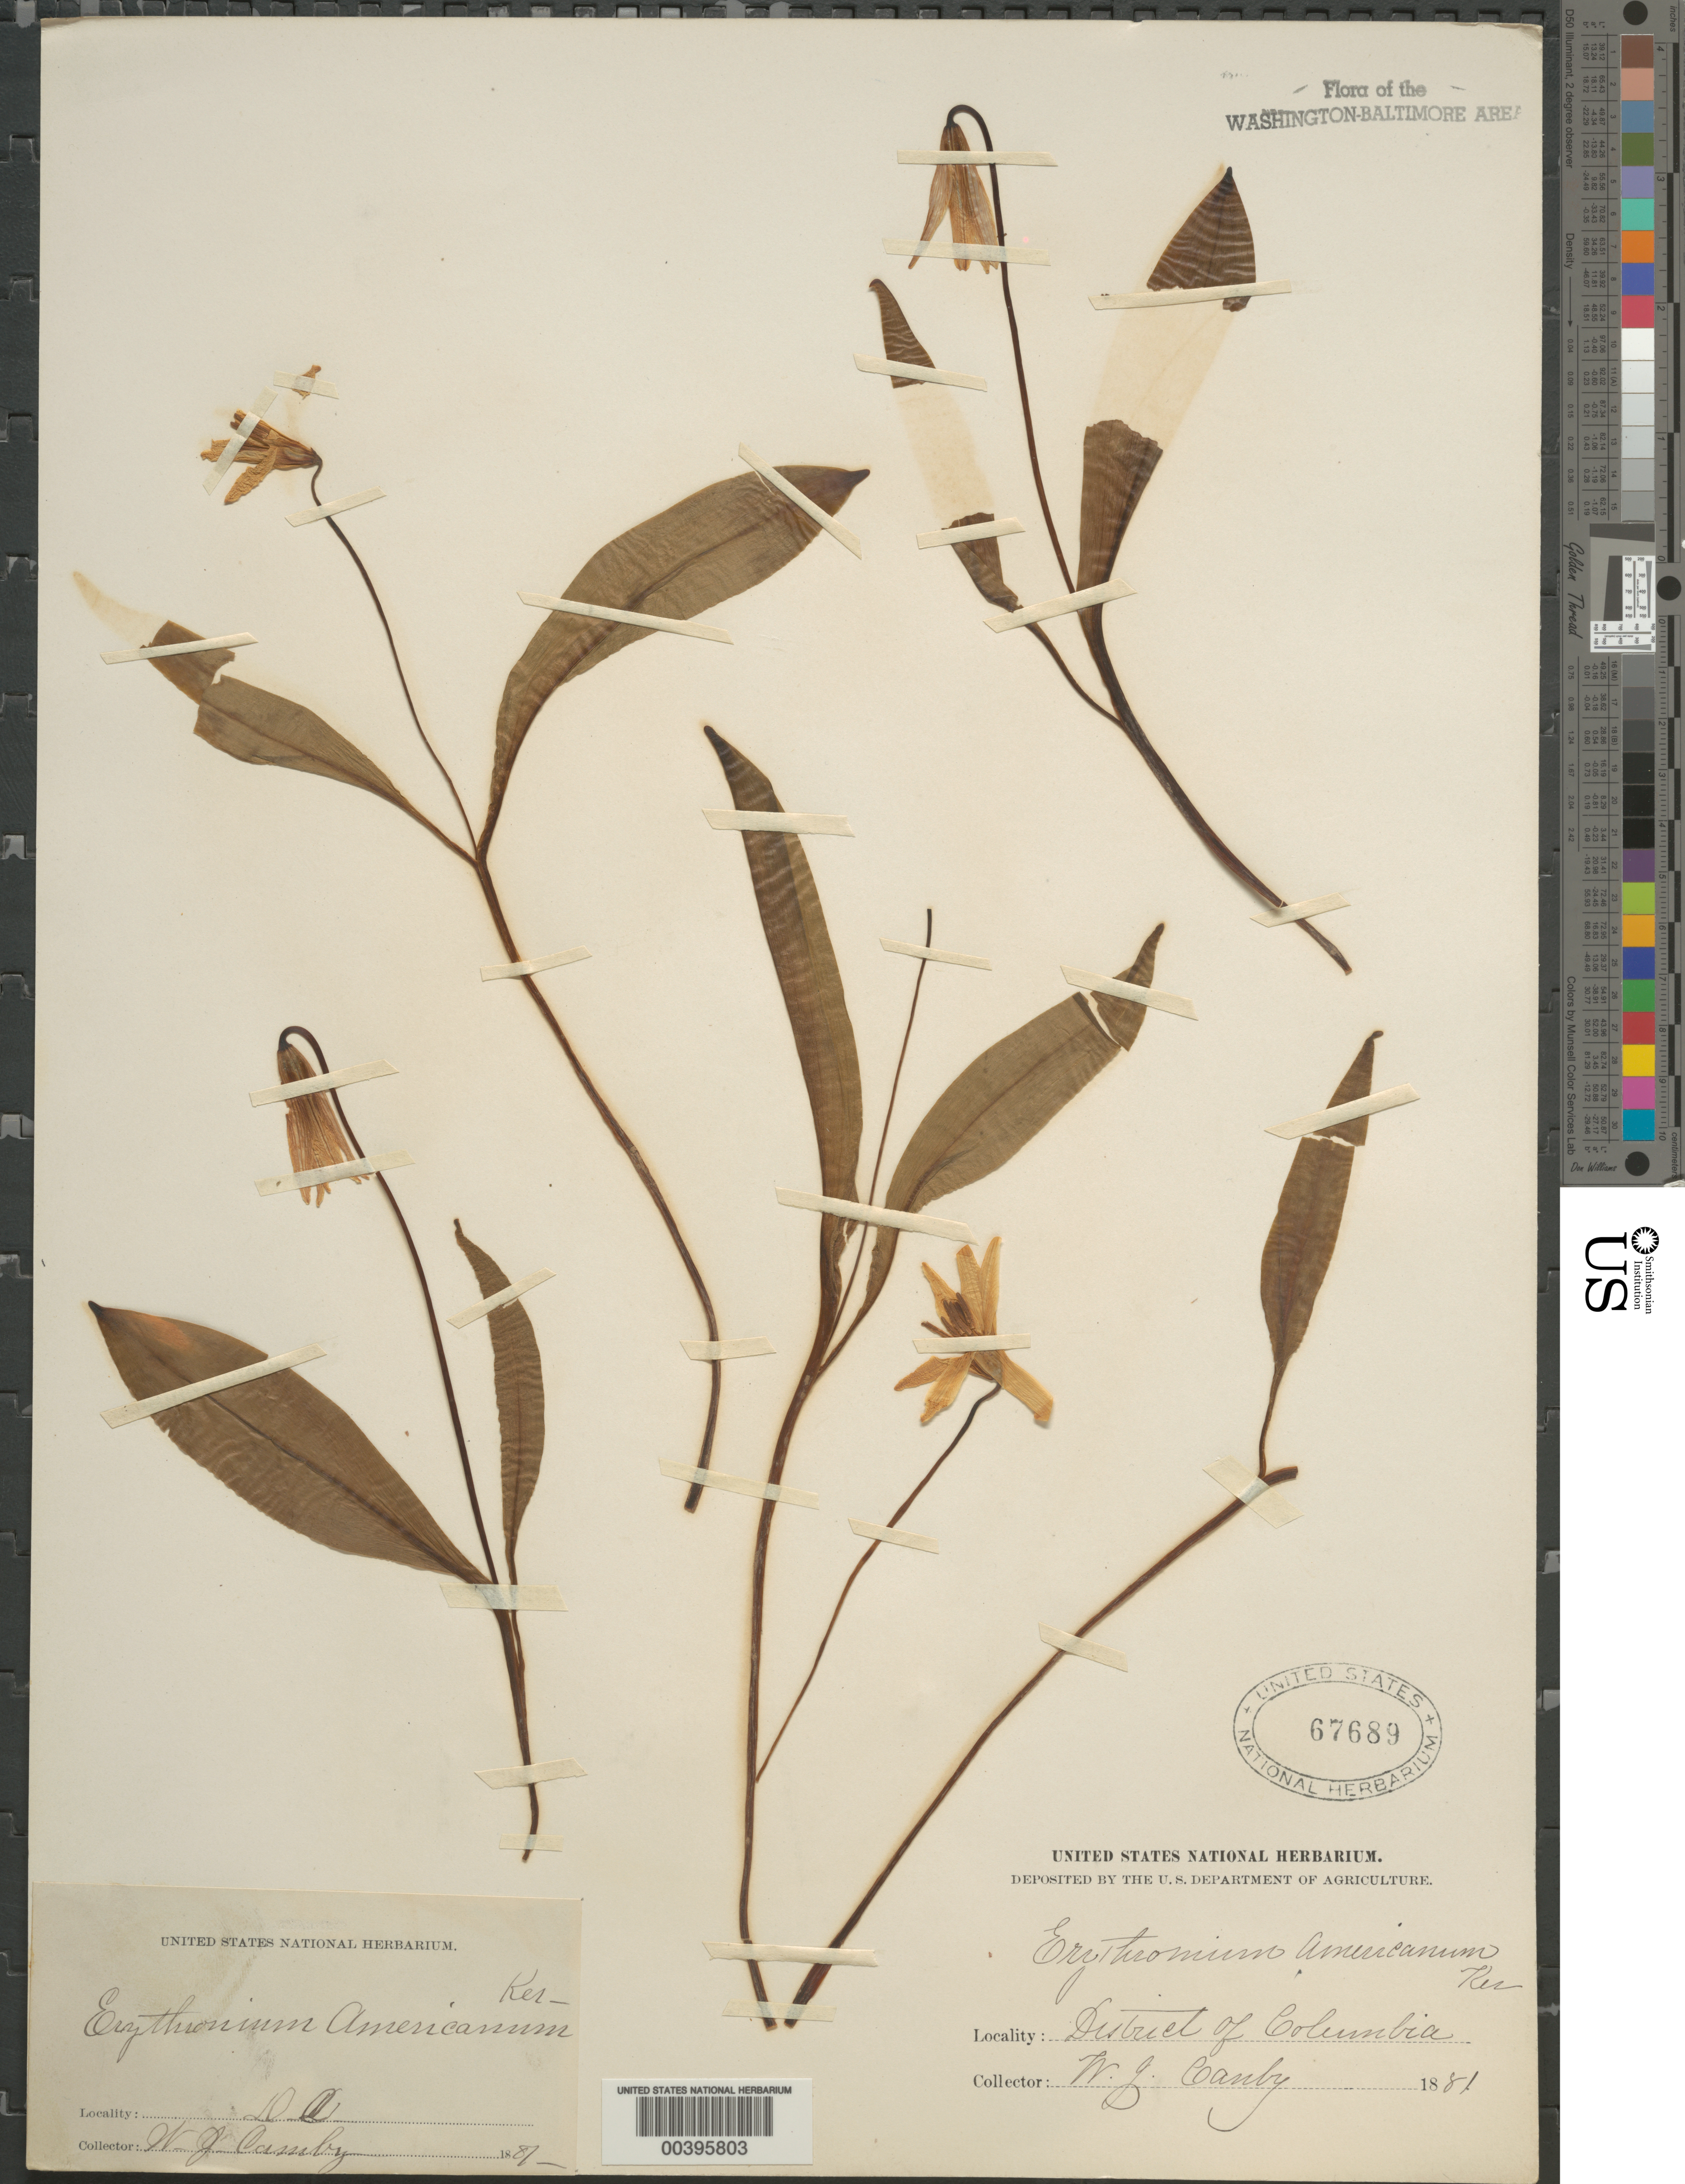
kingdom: Plantae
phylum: Tracheophyta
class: Liliopsida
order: Liliales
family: Liliaceae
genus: Erythronium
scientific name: Erythronium americanum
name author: Ker Gawl.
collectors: W. Canby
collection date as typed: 1881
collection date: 1881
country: United States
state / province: District of Columbia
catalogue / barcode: US 67689